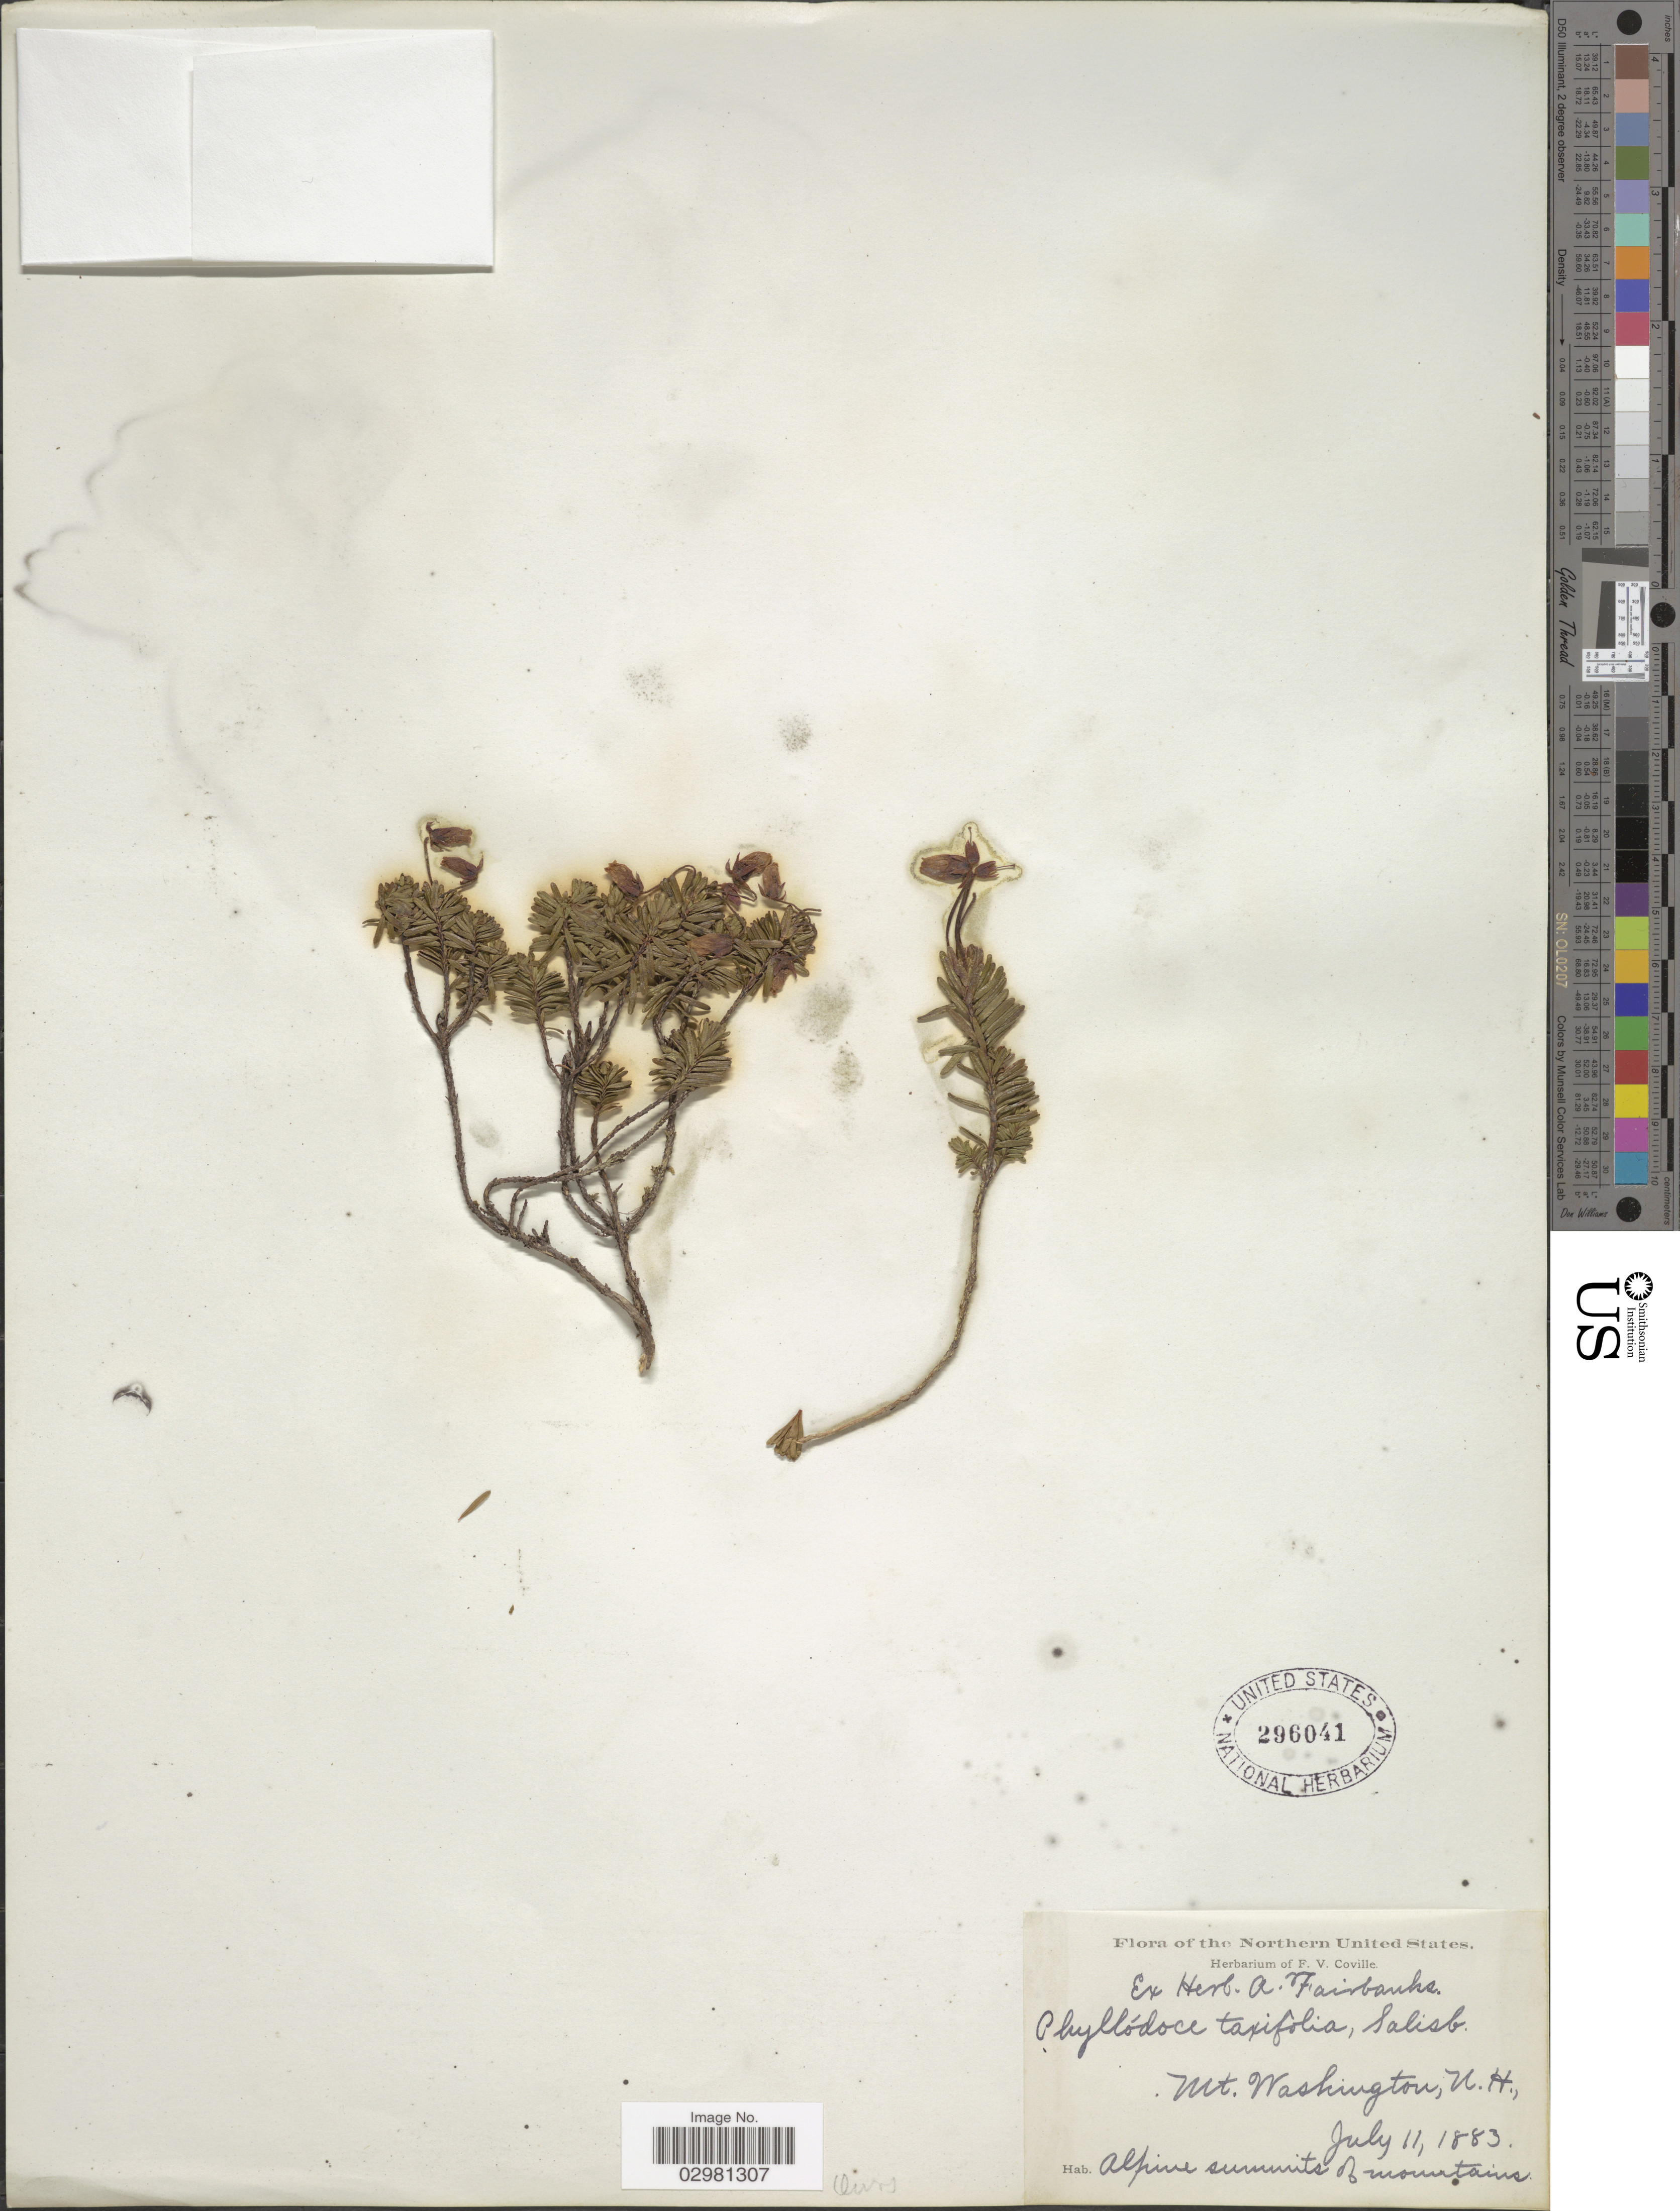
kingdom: Plantae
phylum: Tracheophyta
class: Magnoliopsida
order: Ericales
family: Ericaceae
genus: Phyllodoce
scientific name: Phyllodoce caerulea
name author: (L.) Bab.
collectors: ex herb. F. V. Coville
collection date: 1883-07-11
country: United States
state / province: New Hampshire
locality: Mt. Washington.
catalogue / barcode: US 296041